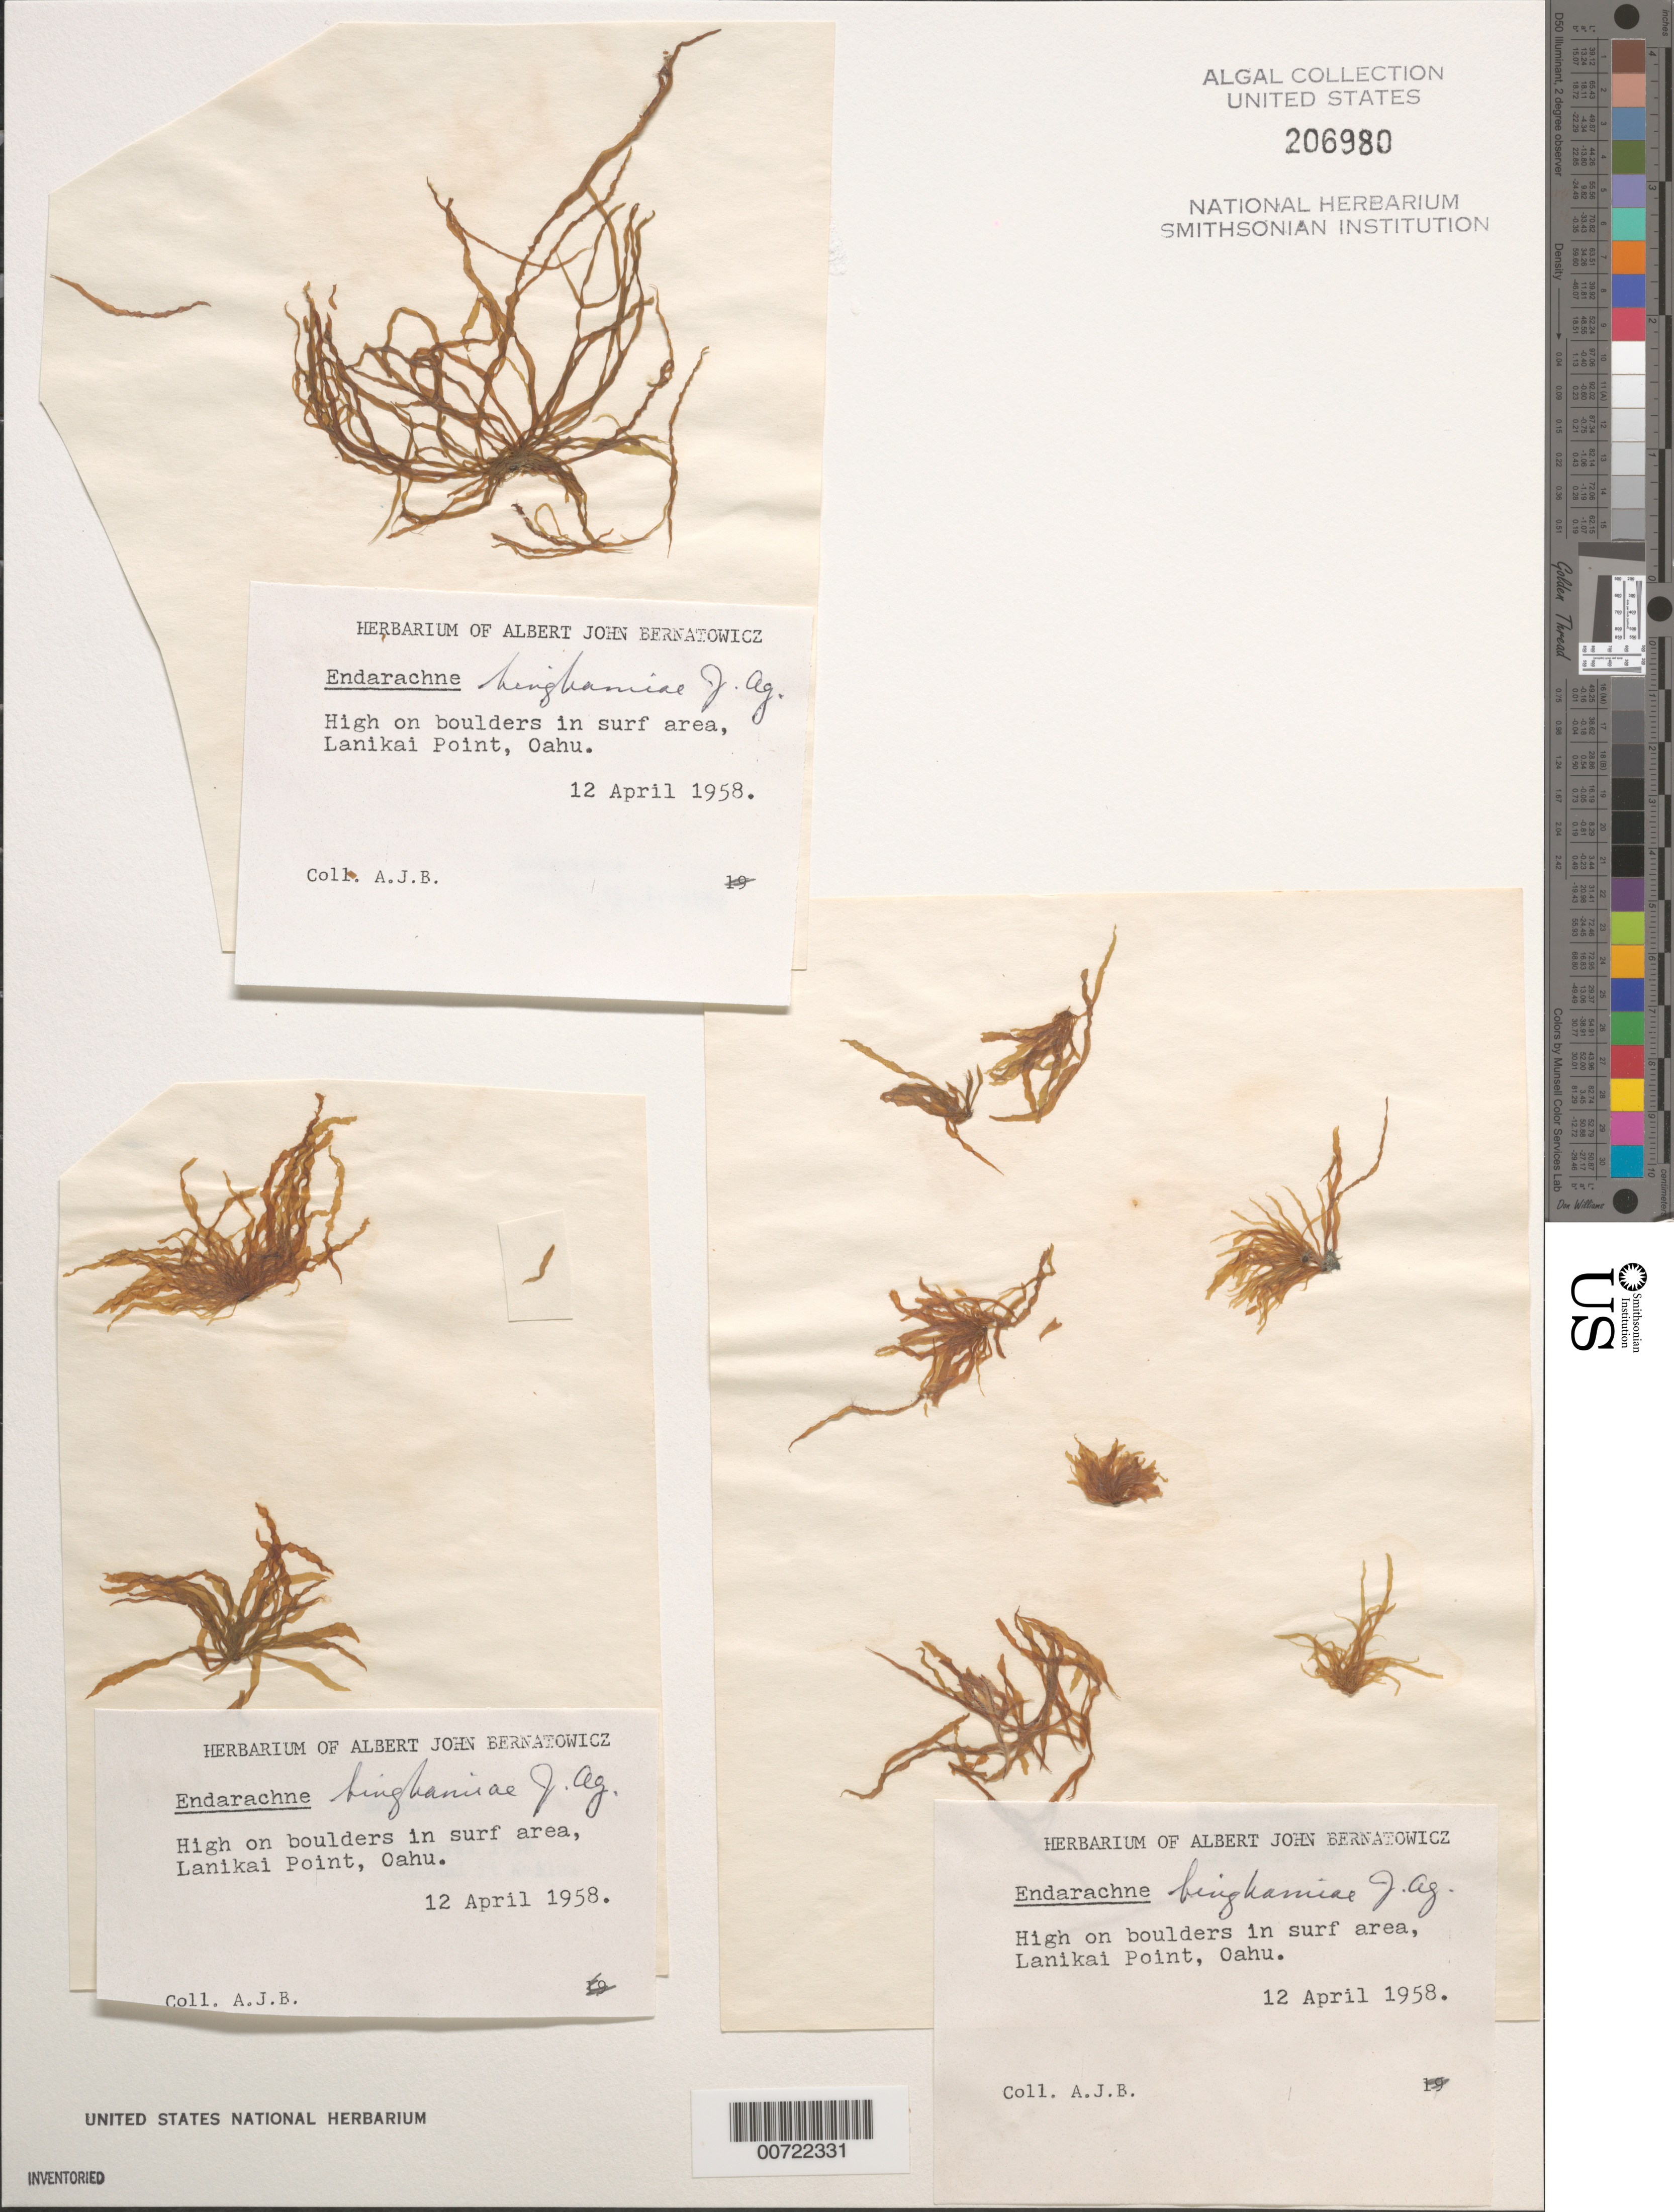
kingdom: Chromista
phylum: Ochrophyta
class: Phaeophyceae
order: Scytosiphonales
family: Scytosiphonaceae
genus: Petalonia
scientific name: Petalonia binghamiae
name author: (J. Agardh) K.L.Vinogr.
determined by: Algae name updating Project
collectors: A. Bernatowicz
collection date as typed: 12 Apr 1958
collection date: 1958-04-12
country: United States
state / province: Hawaii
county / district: Honolulu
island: Oahu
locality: Lanikai Point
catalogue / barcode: US 206980